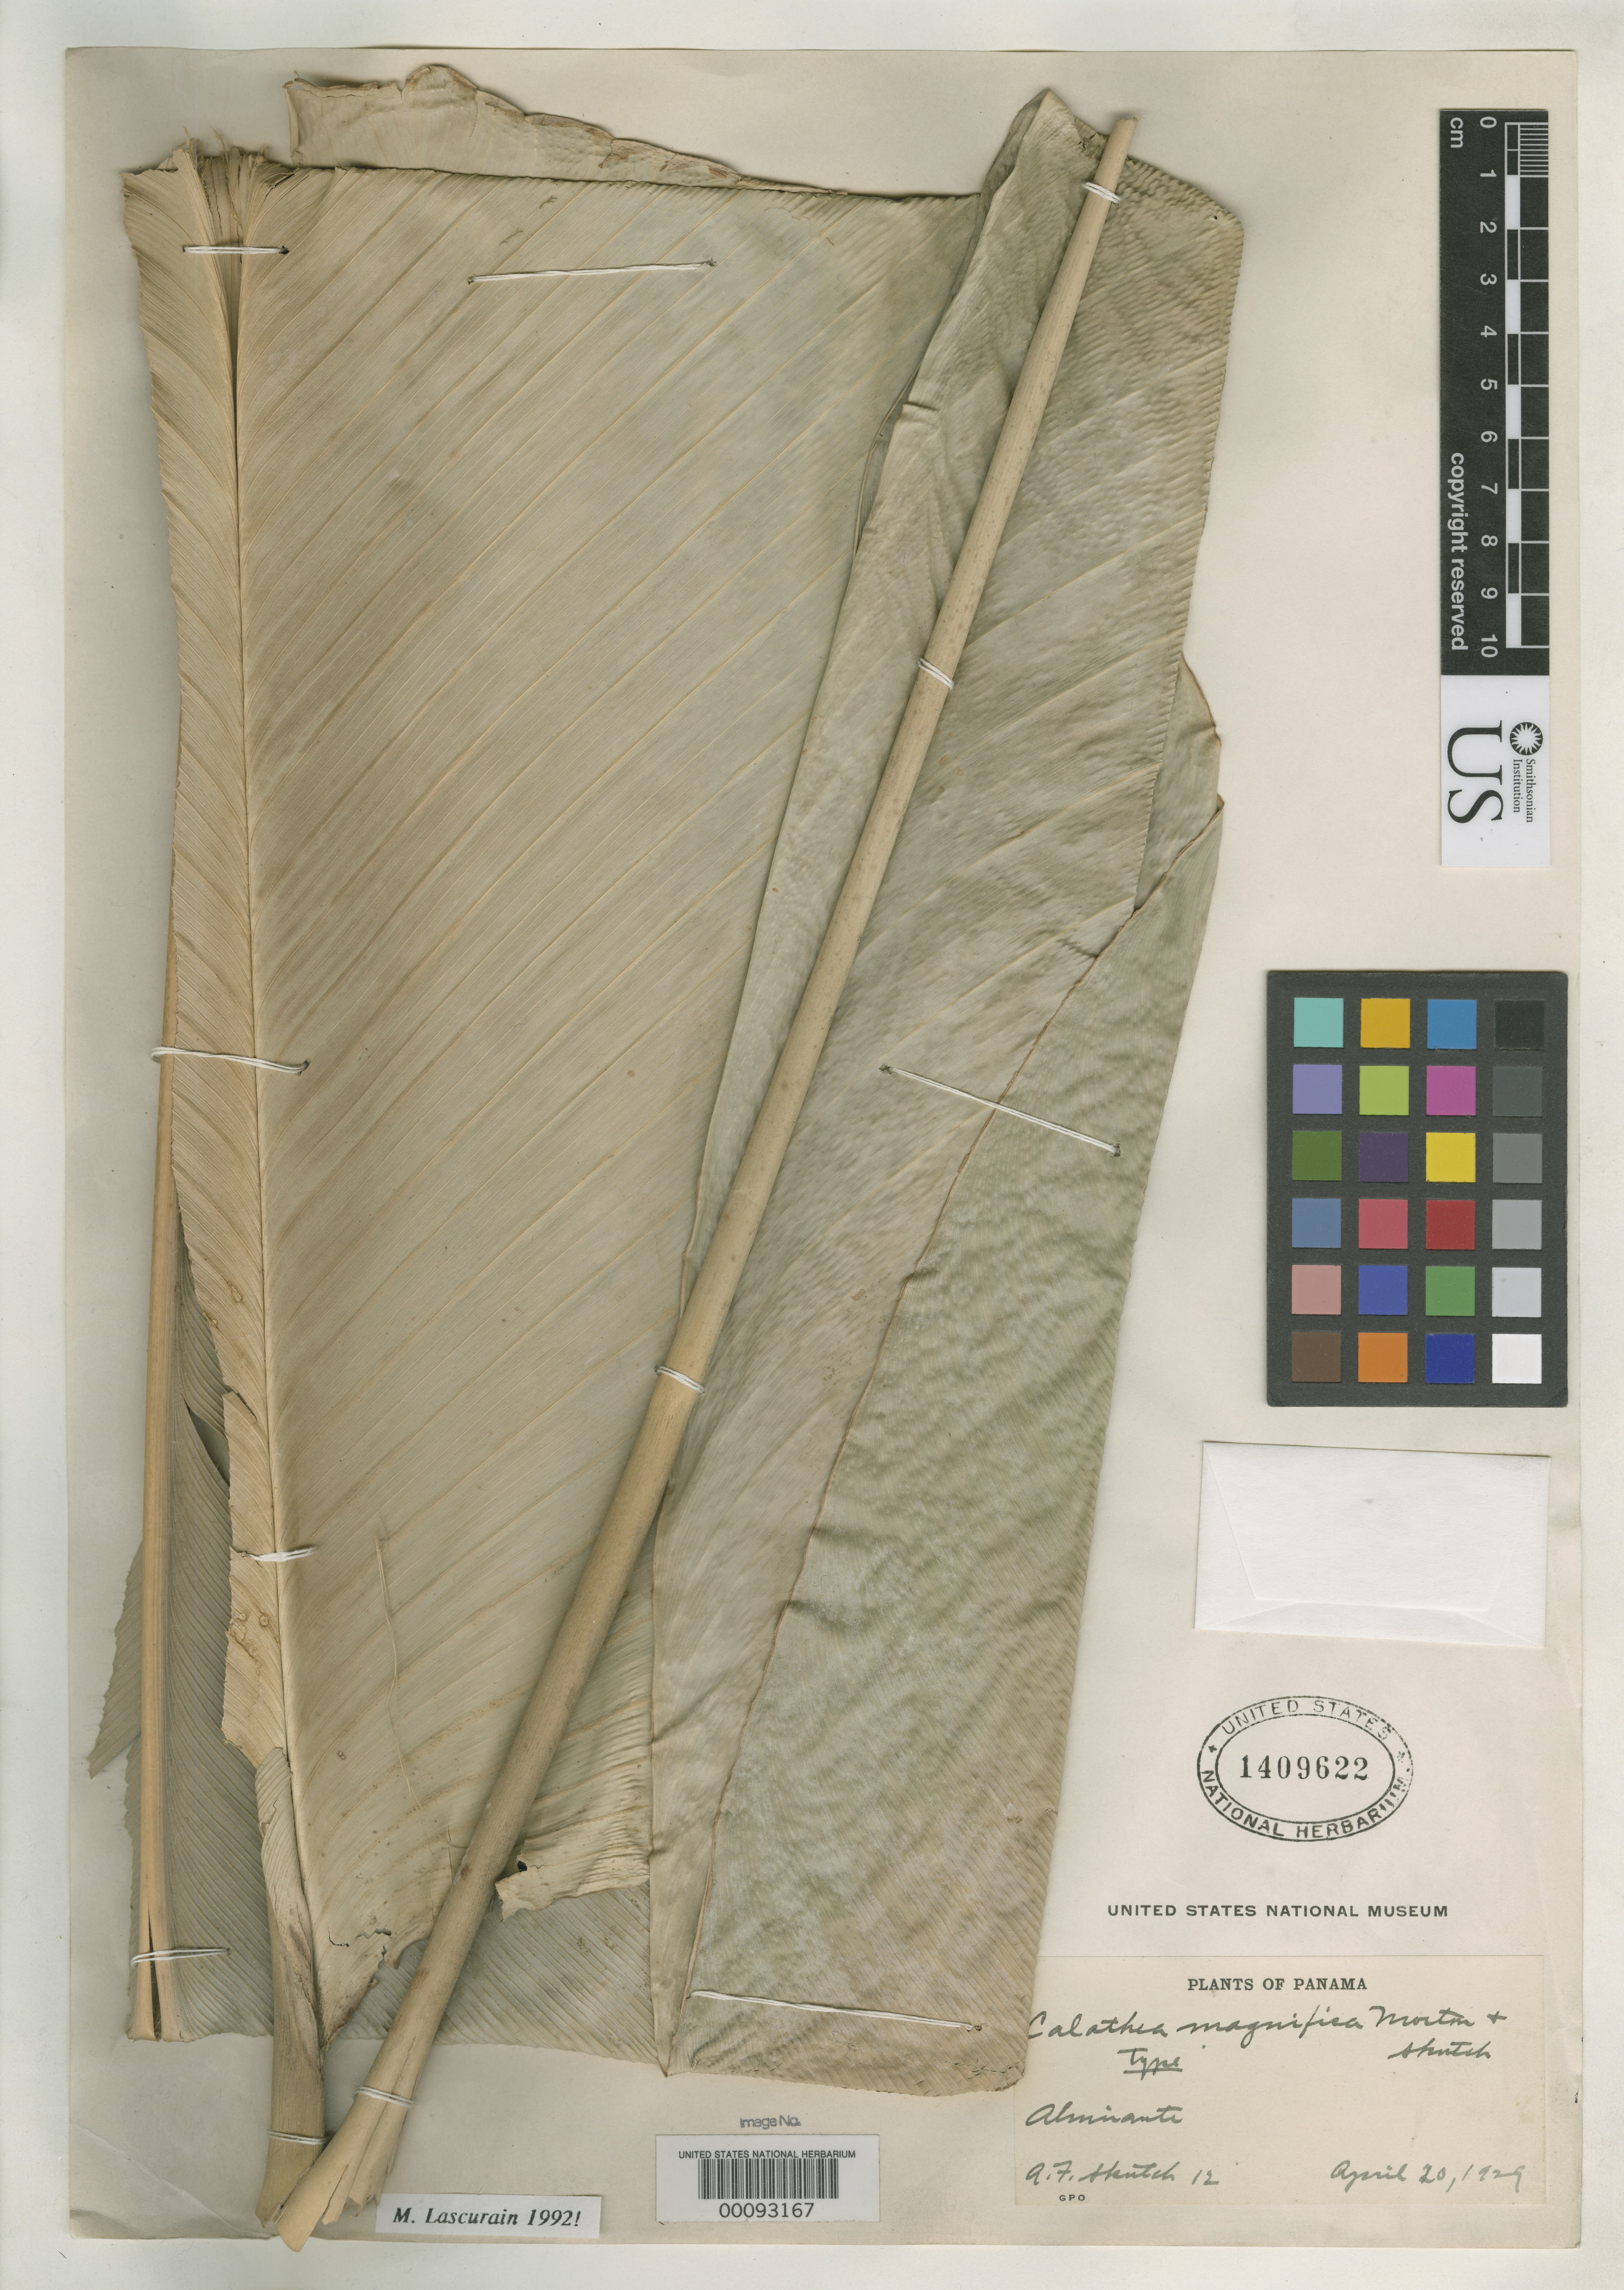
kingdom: Plantae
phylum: Tracheophyta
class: Liliopsida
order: Zingiberales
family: Marantaceae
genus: Calathea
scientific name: Calathea magnifica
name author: C.V. Morton & Skutch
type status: Holotype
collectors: A. F. Skutch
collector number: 12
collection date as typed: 20 Apr 1929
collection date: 1929-04-20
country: Panama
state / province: Bocas del Toro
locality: Almirante, Research Station of United Fruit Co.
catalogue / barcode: US 1409622